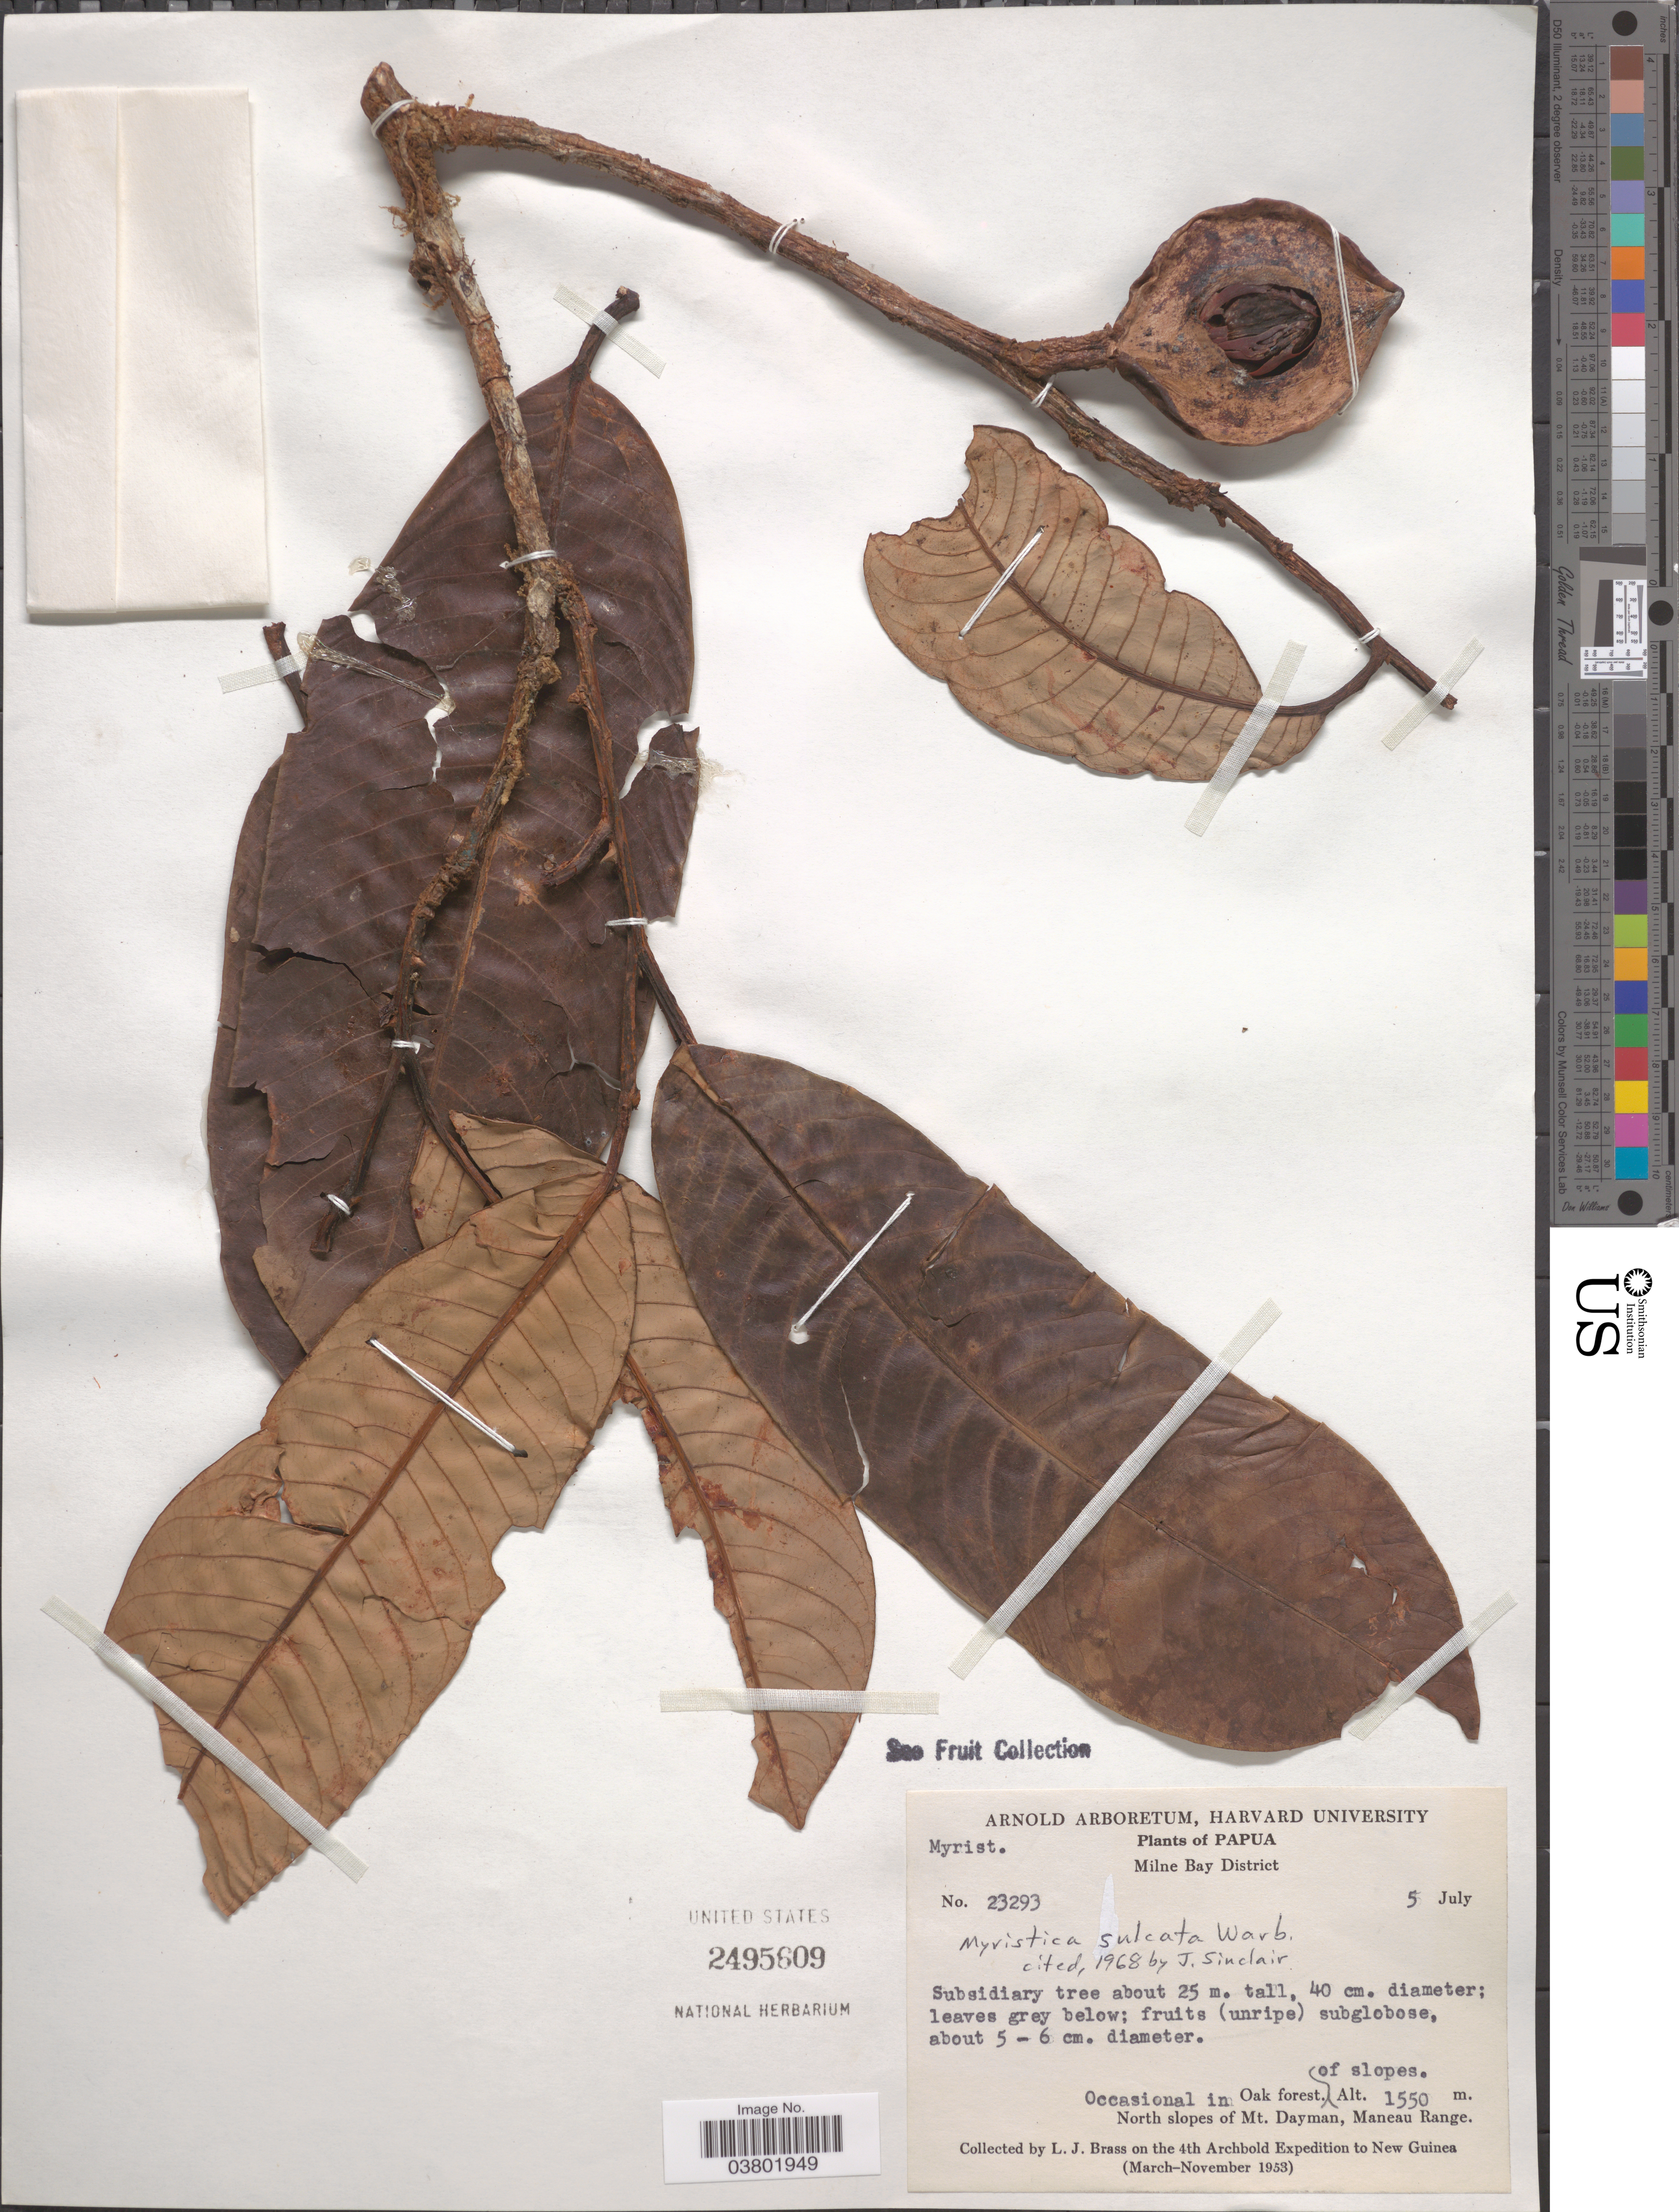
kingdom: Plantae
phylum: Tracheophyta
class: Magnoliopsida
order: Magnoliales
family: Myristicaceae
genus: Myristica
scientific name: Myristica sulcata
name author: Warb.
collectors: L. J. Brass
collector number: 23293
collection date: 1953-07-05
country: Papua New Guinea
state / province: Milne Bay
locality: Milne Bay District. Occasional in Oak forest of slopes. North slopes of Mt. Dayman, Maneau Range. New Guinea.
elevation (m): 1550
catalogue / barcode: US 2495609